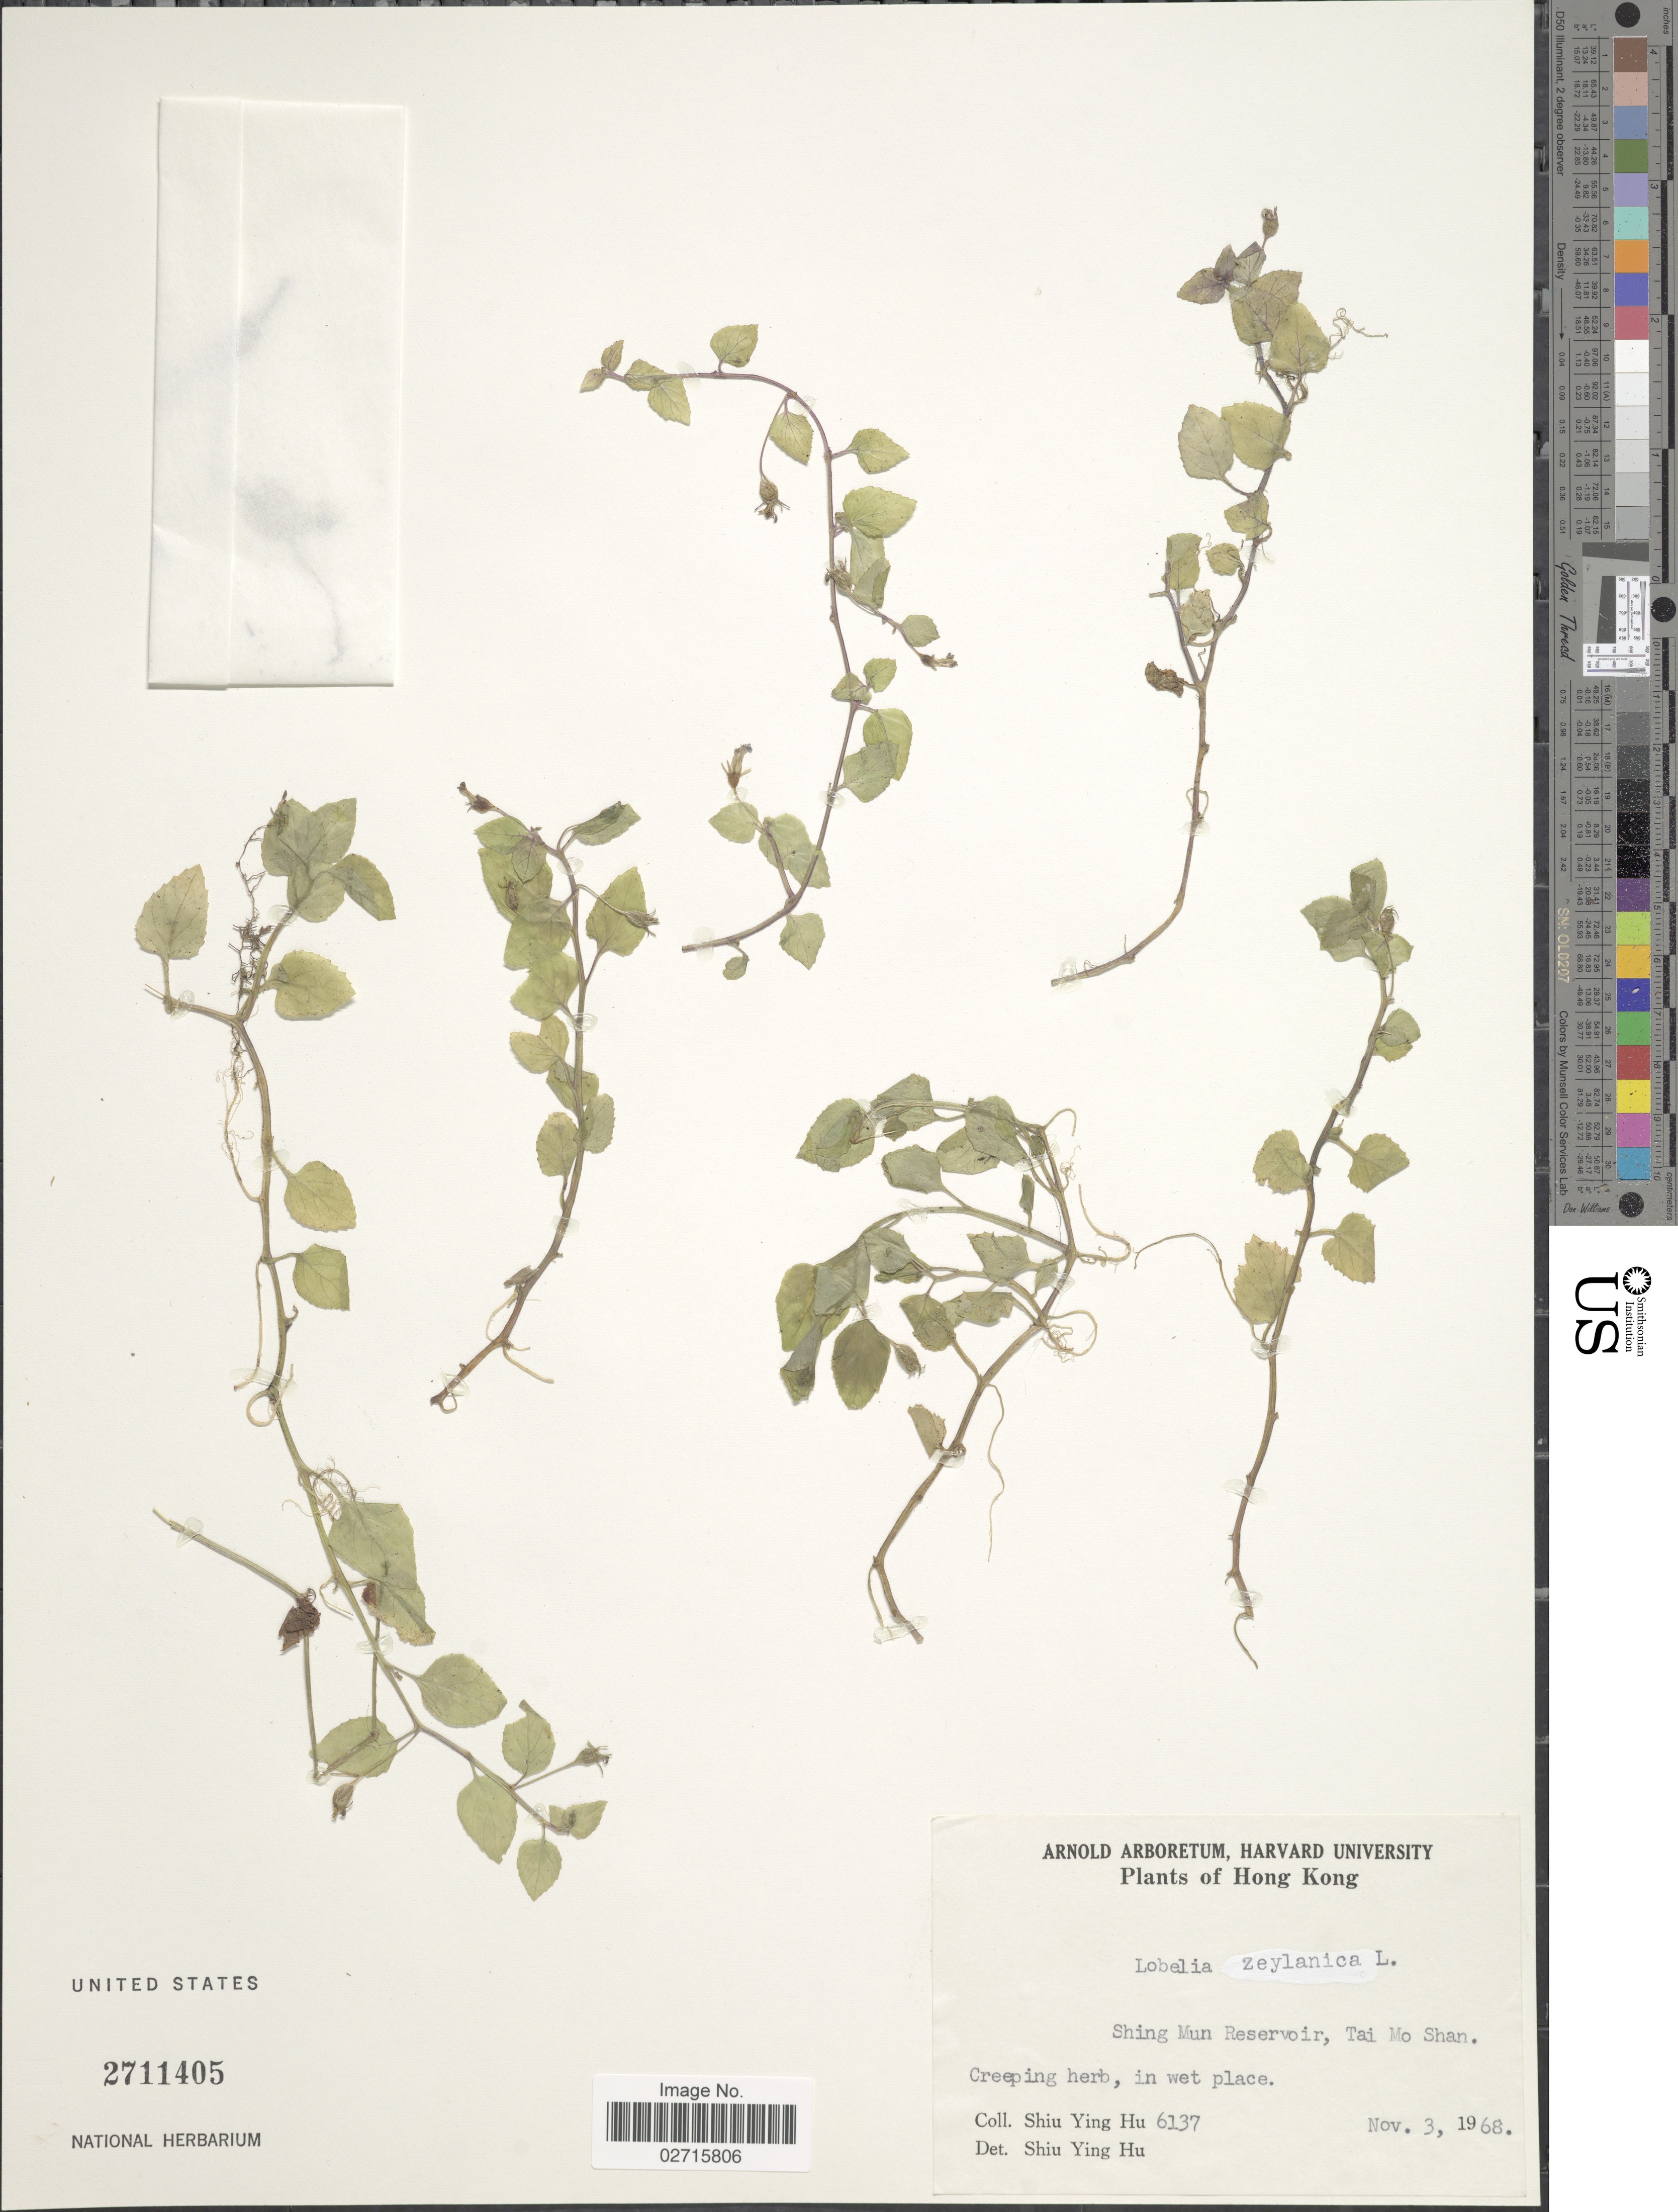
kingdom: Plantae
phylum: Tracheophyta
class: Magnoliopsida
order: Asterales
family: Campanulaceae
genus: Lobelia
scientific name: Lobelia succulenta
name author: Blume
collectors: S. Y. Hu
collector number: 6137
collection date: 1968-11-03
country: China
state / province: Hong Kong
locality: Shing Mun Reservoir, Tai Mo Shan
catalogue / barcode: US 2711405